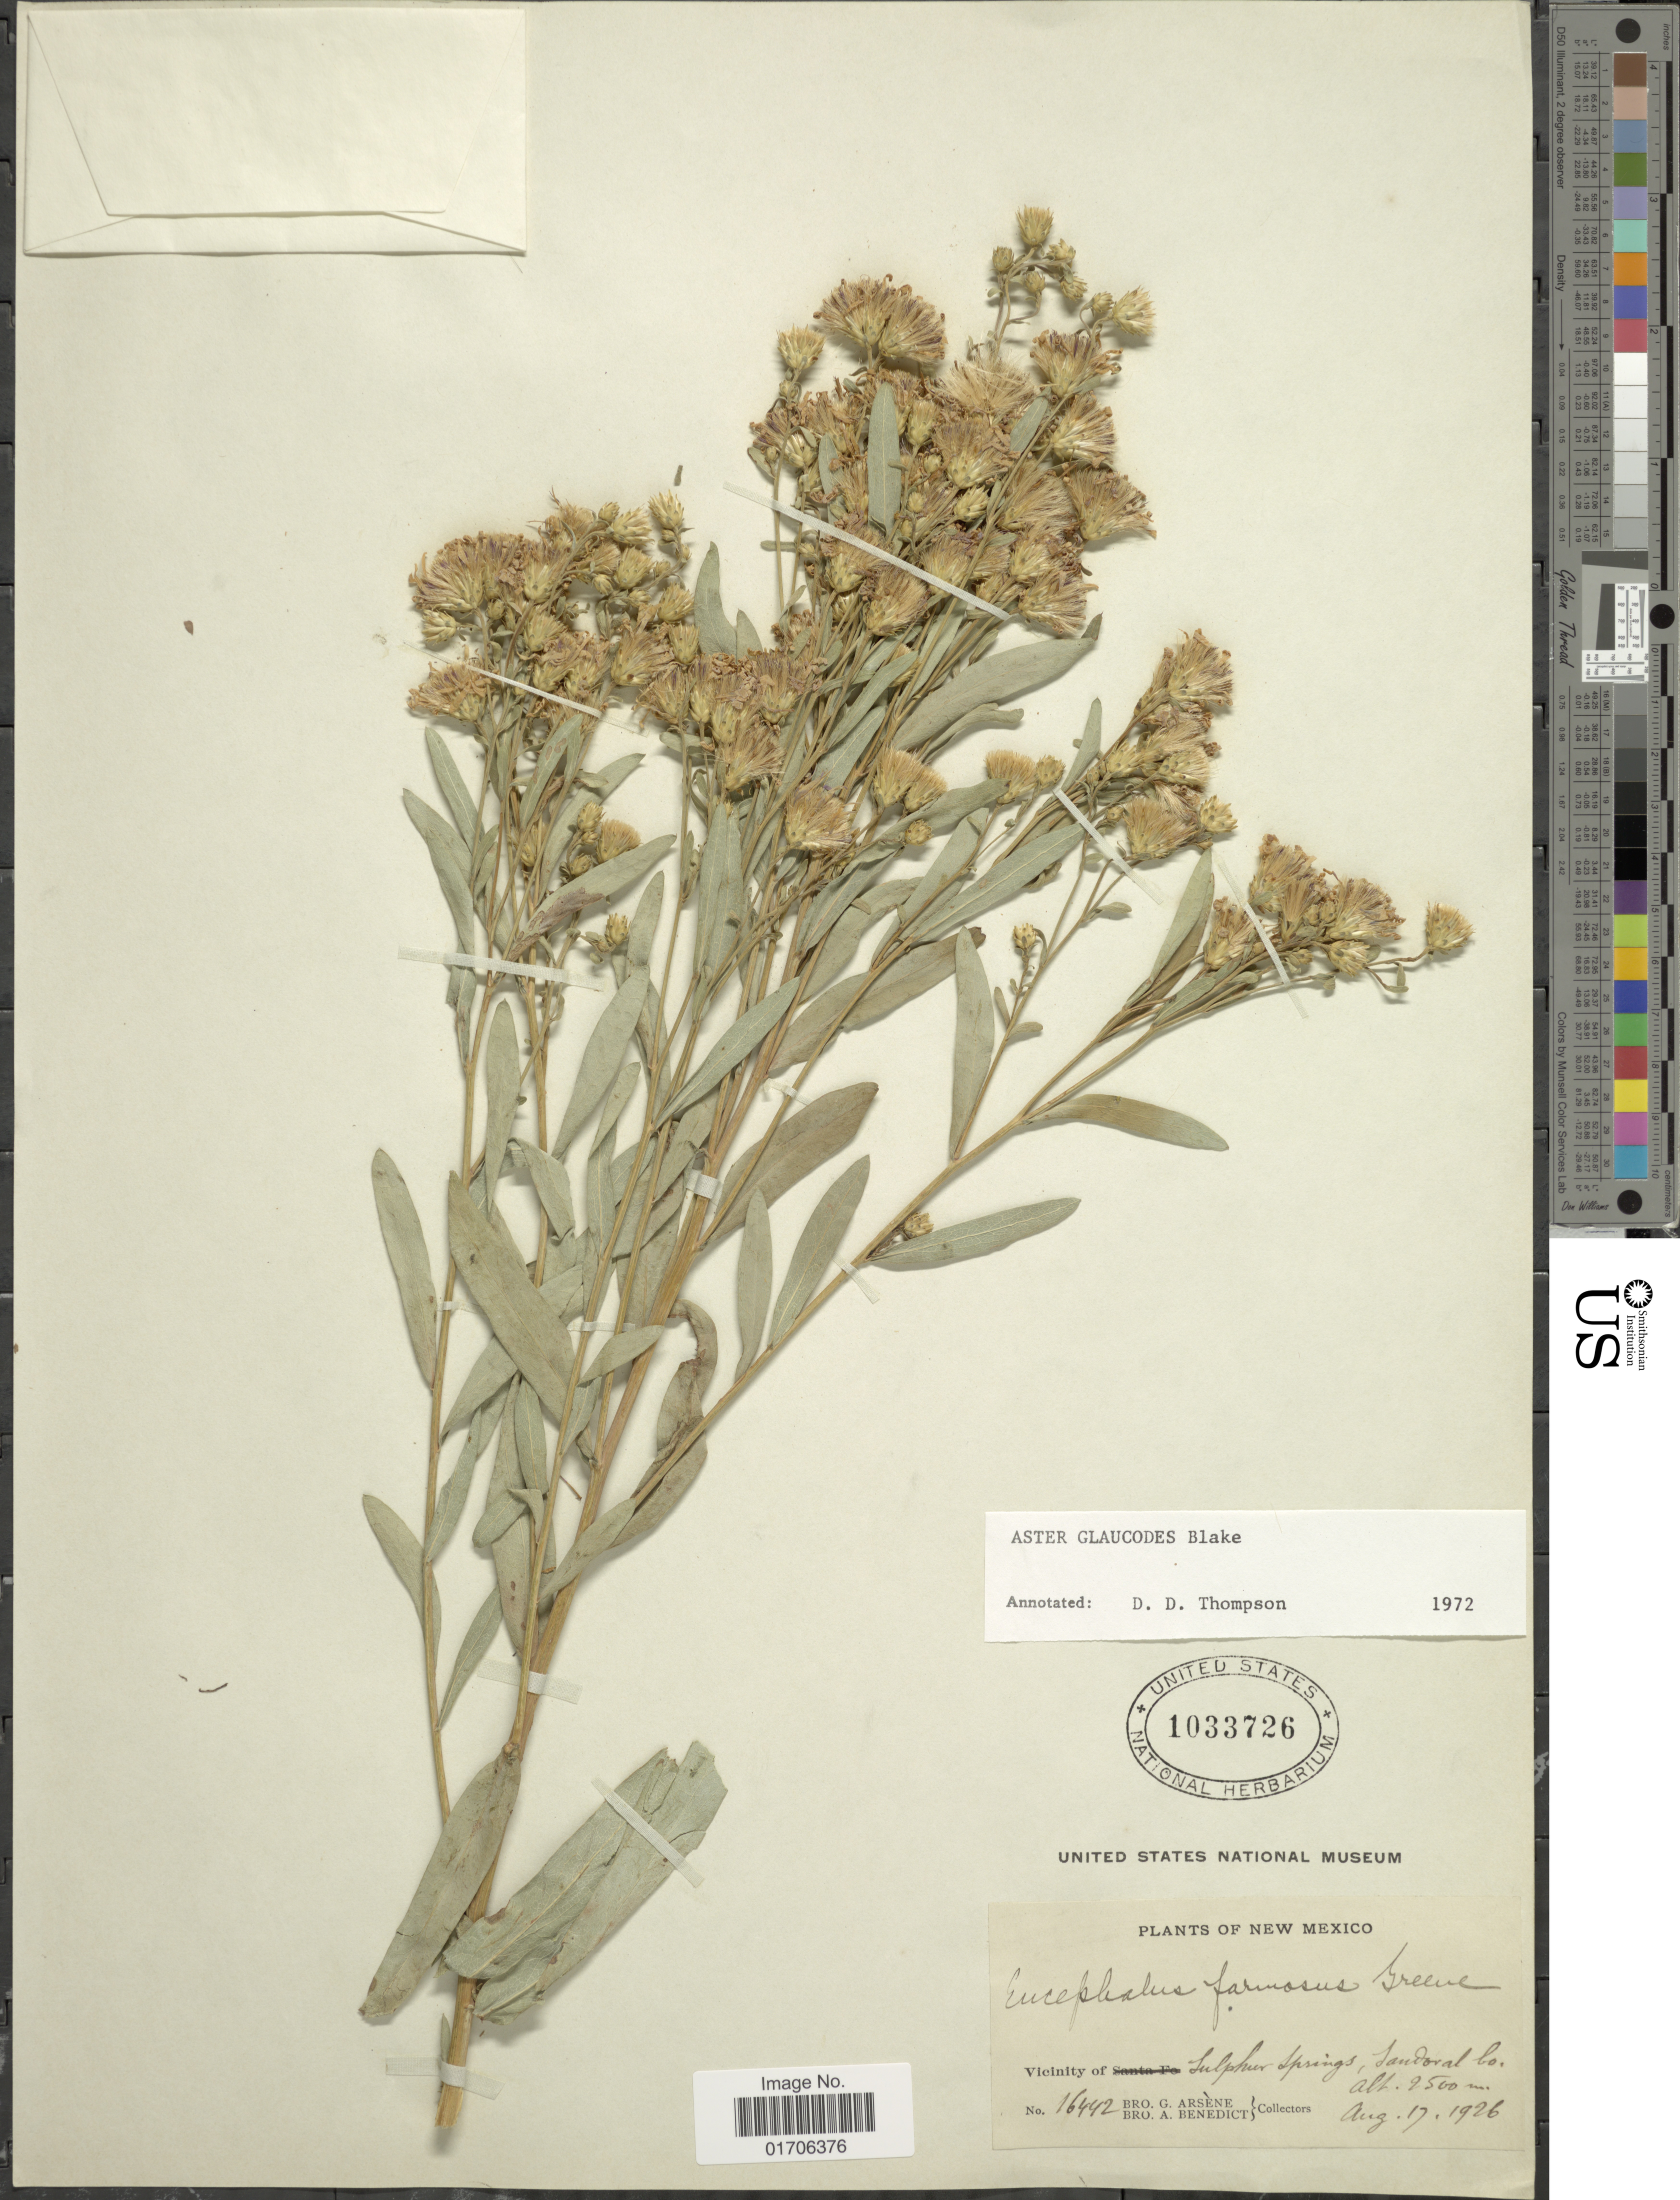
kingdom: Plantae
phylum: Tracheophyta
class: Magnoliopsida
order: Asterales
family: Asteraceae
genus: Eurybia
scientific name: Eurybia glauca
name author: (Nutt.) G.L. Nesom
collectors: Bro. G. Arsène & B. Ayers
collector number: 16442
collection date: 1926-08-17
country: United States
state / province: New Mexico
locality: New Mexico. Vicinity of Sulphur Springs, Sandoral Co.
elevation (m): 2500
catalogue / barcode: US 1033726